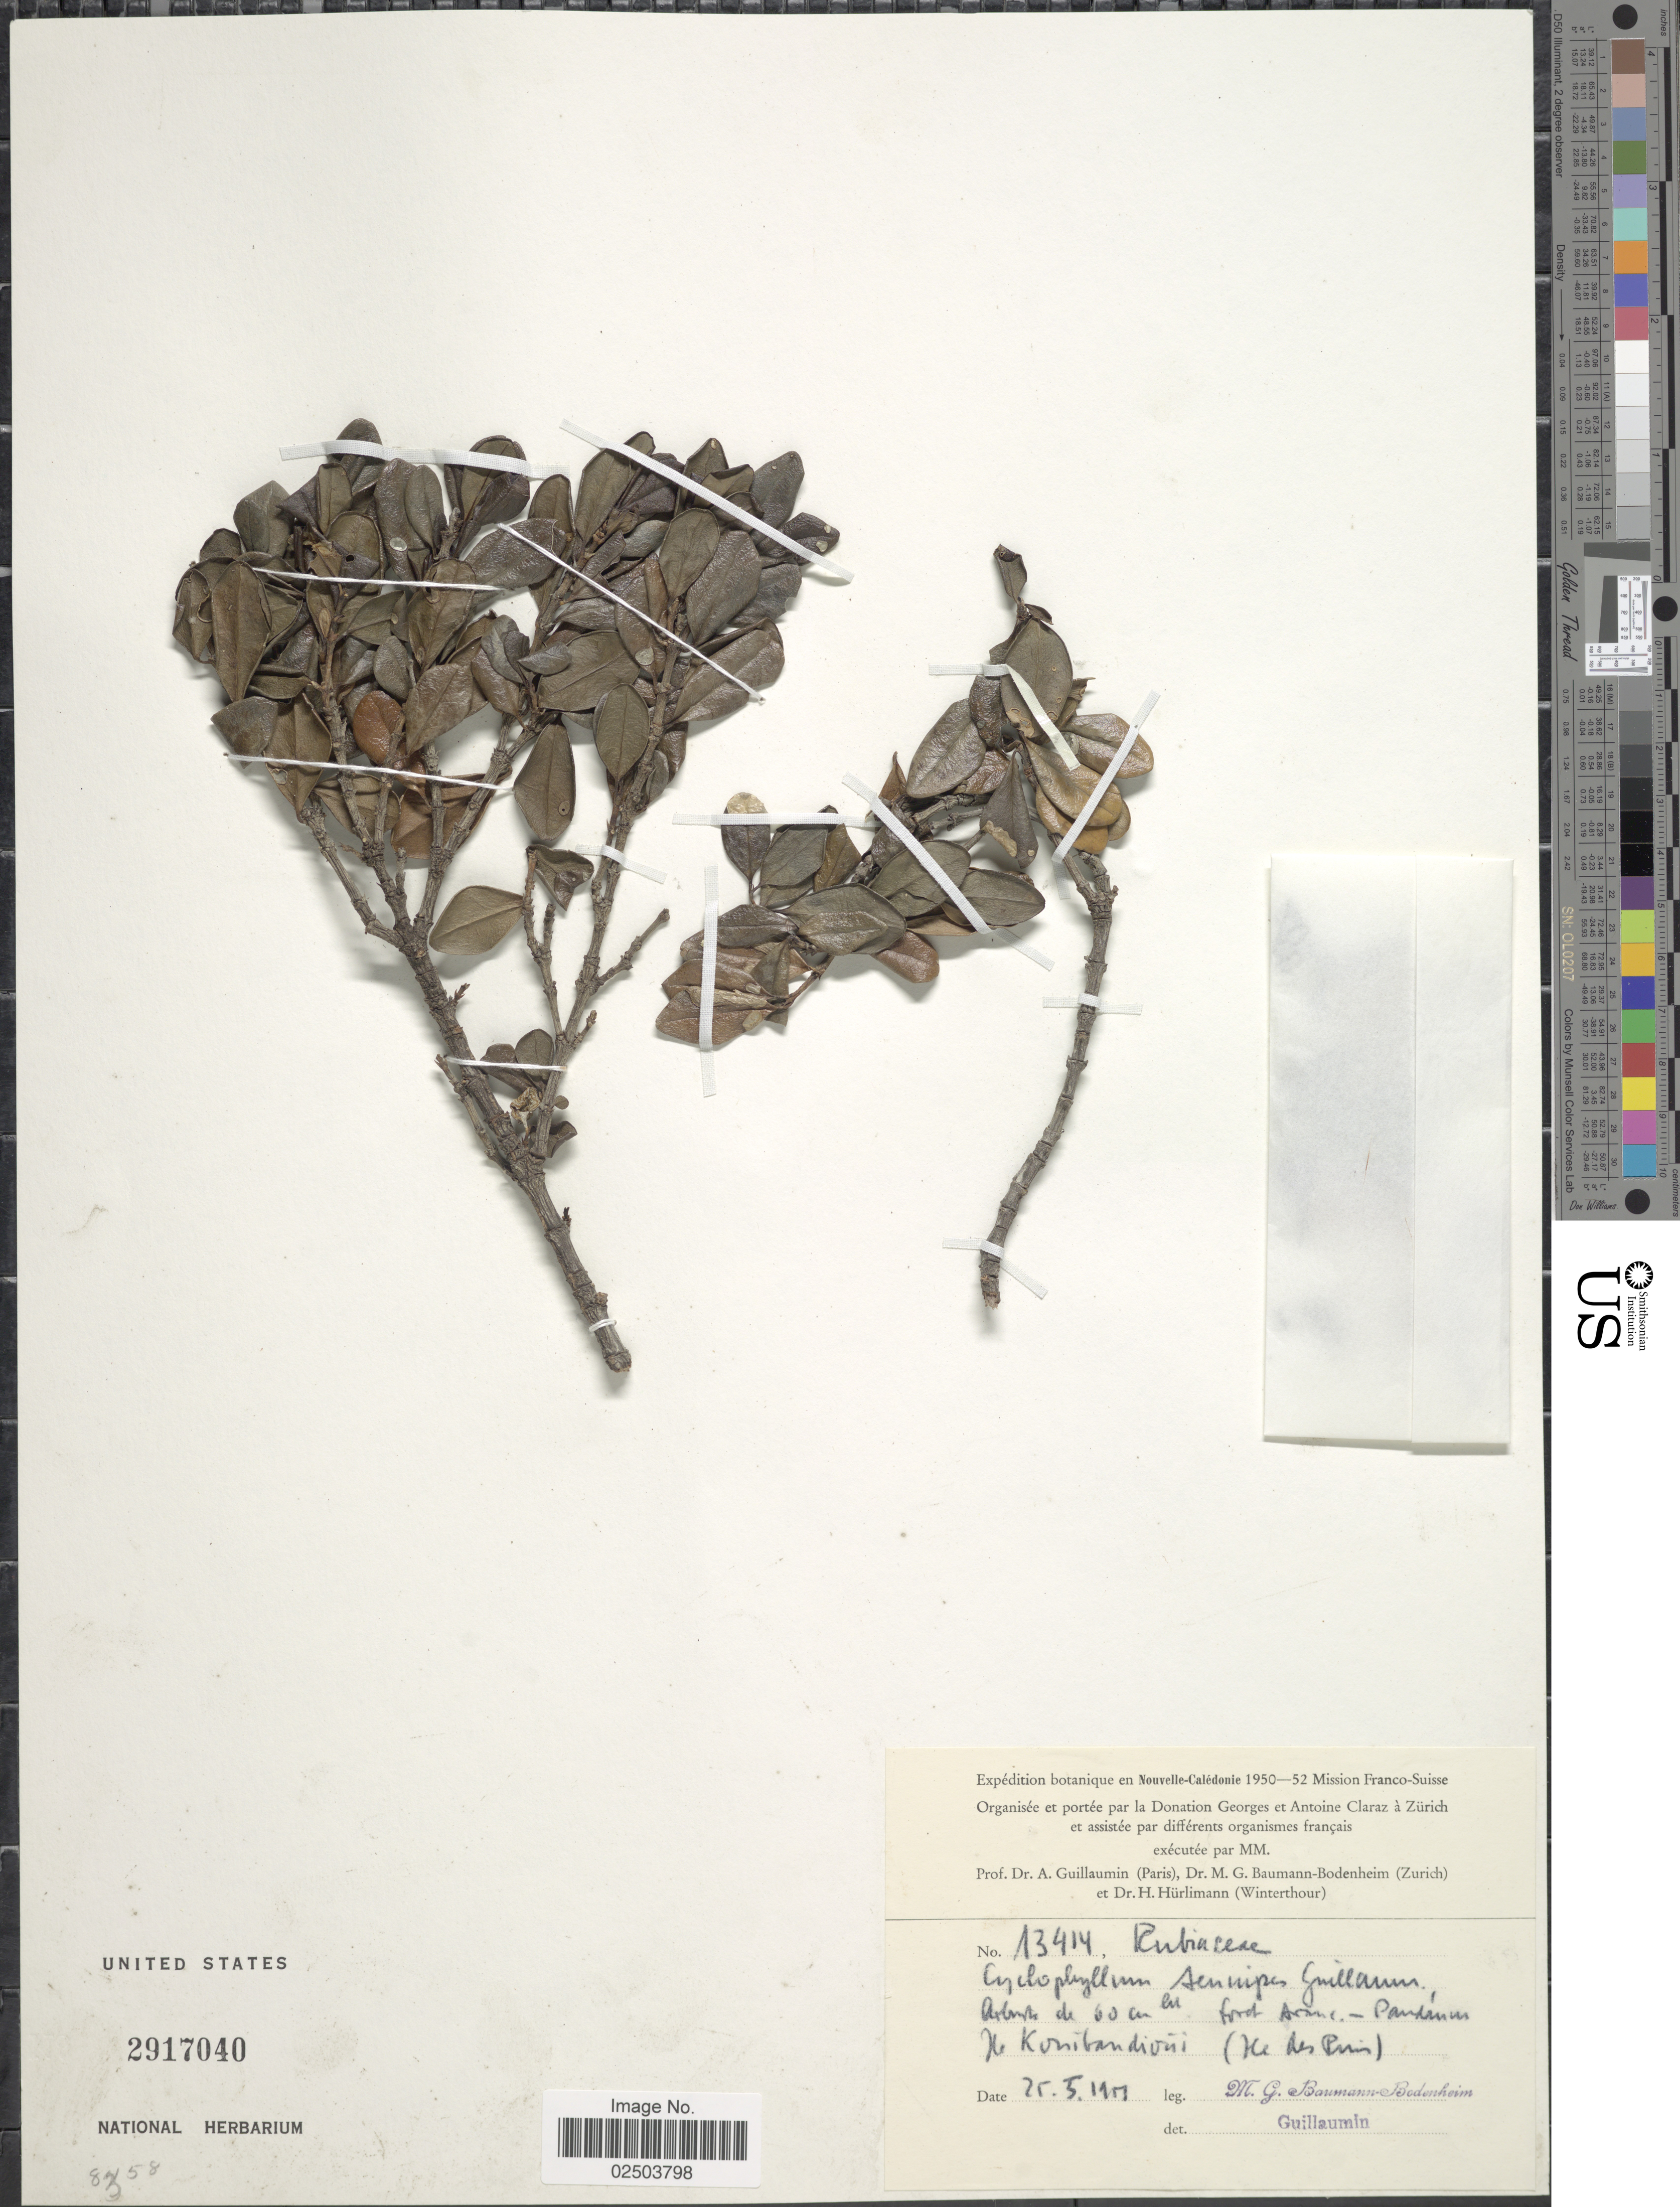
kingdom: Plantae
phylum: Tracheophyta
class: Magnoliopsida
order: Gentianales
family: Rubiaceae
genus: Cyclophyllum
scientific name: Cyclophyllum barbatum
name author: (G. Forst.) N. Hallé & J. Florence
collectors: M. G. Baumann-Bodenheim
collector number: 13414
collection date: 1901-05-25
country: New Caledonia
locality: N. Konibandioni (Ne des Puin) [interpreted]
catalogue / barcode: US 2917040